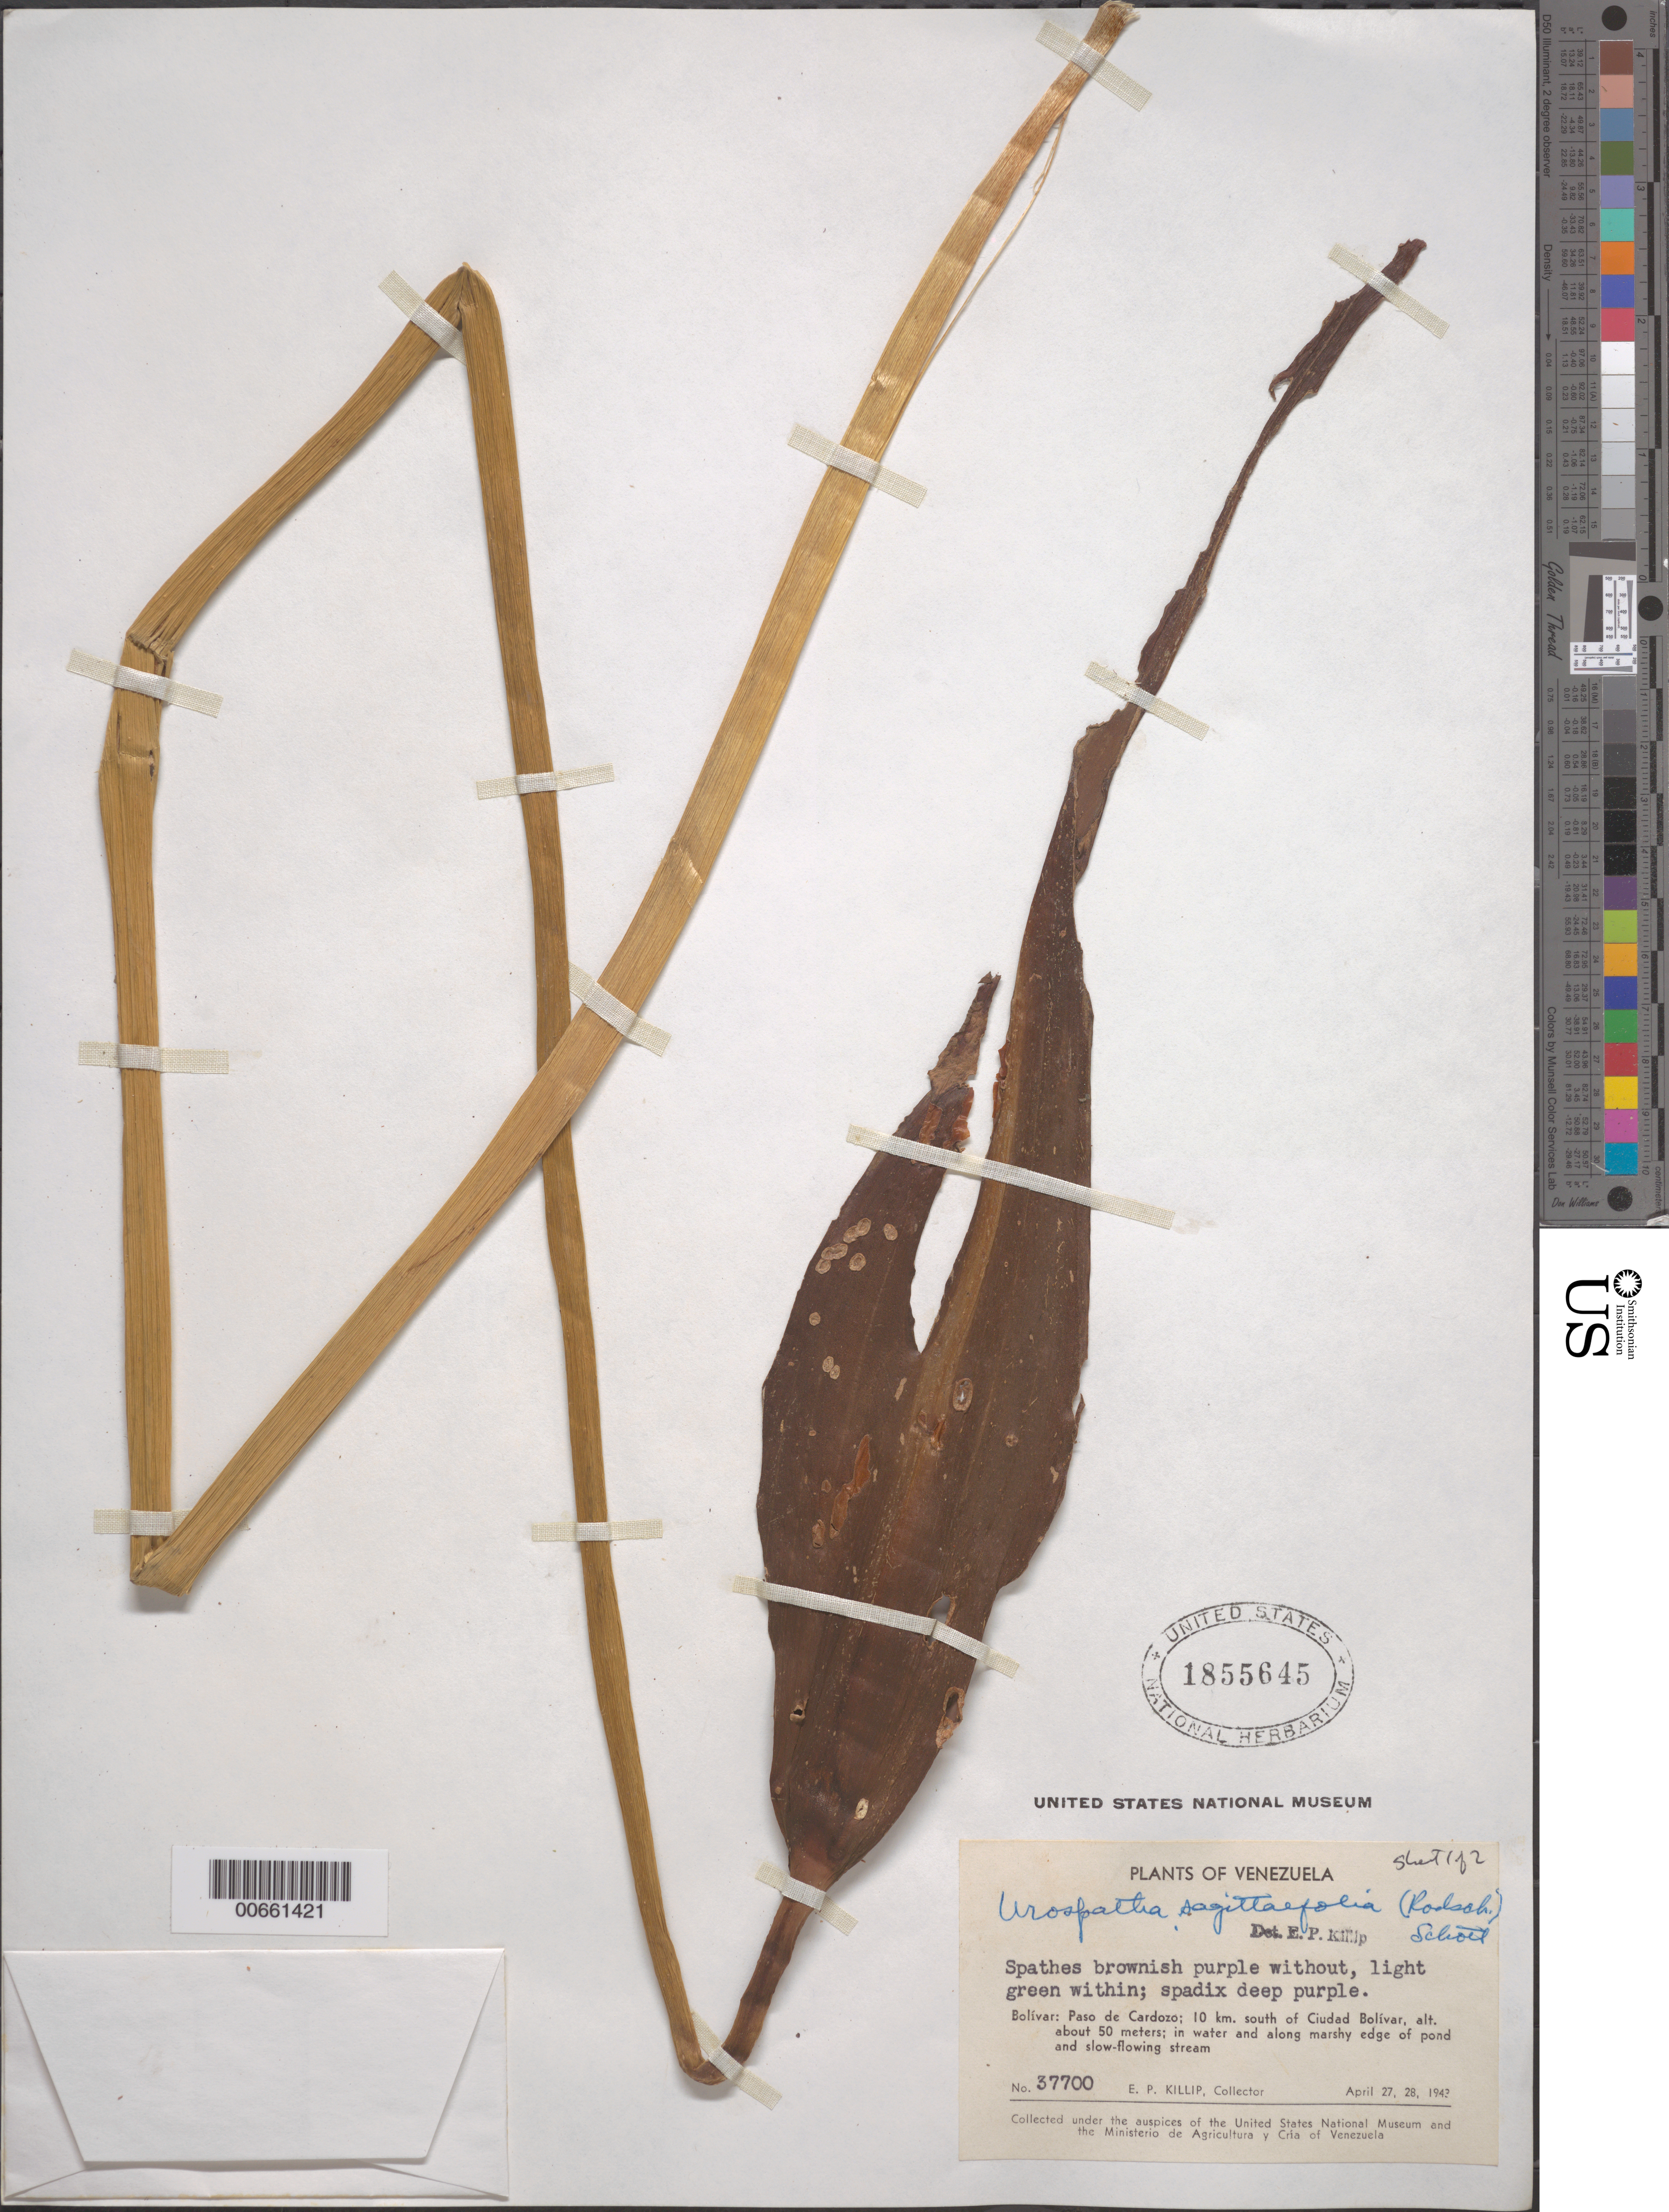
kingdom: Plantae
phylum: Tracheophyta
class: Liliopsida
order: Alismatales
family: Araceae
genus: Urospatha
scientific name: Urospatha sagittifolia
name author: (Rudge) Schott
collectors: E. P. Killip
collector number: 37700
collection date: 1943-04-27/1943-04-28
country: Venezuela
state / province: Bolivar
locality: Paso de Cardozo; 10 km. south of Ciudad Bolívar.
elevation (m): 50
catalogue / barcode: US 1855645